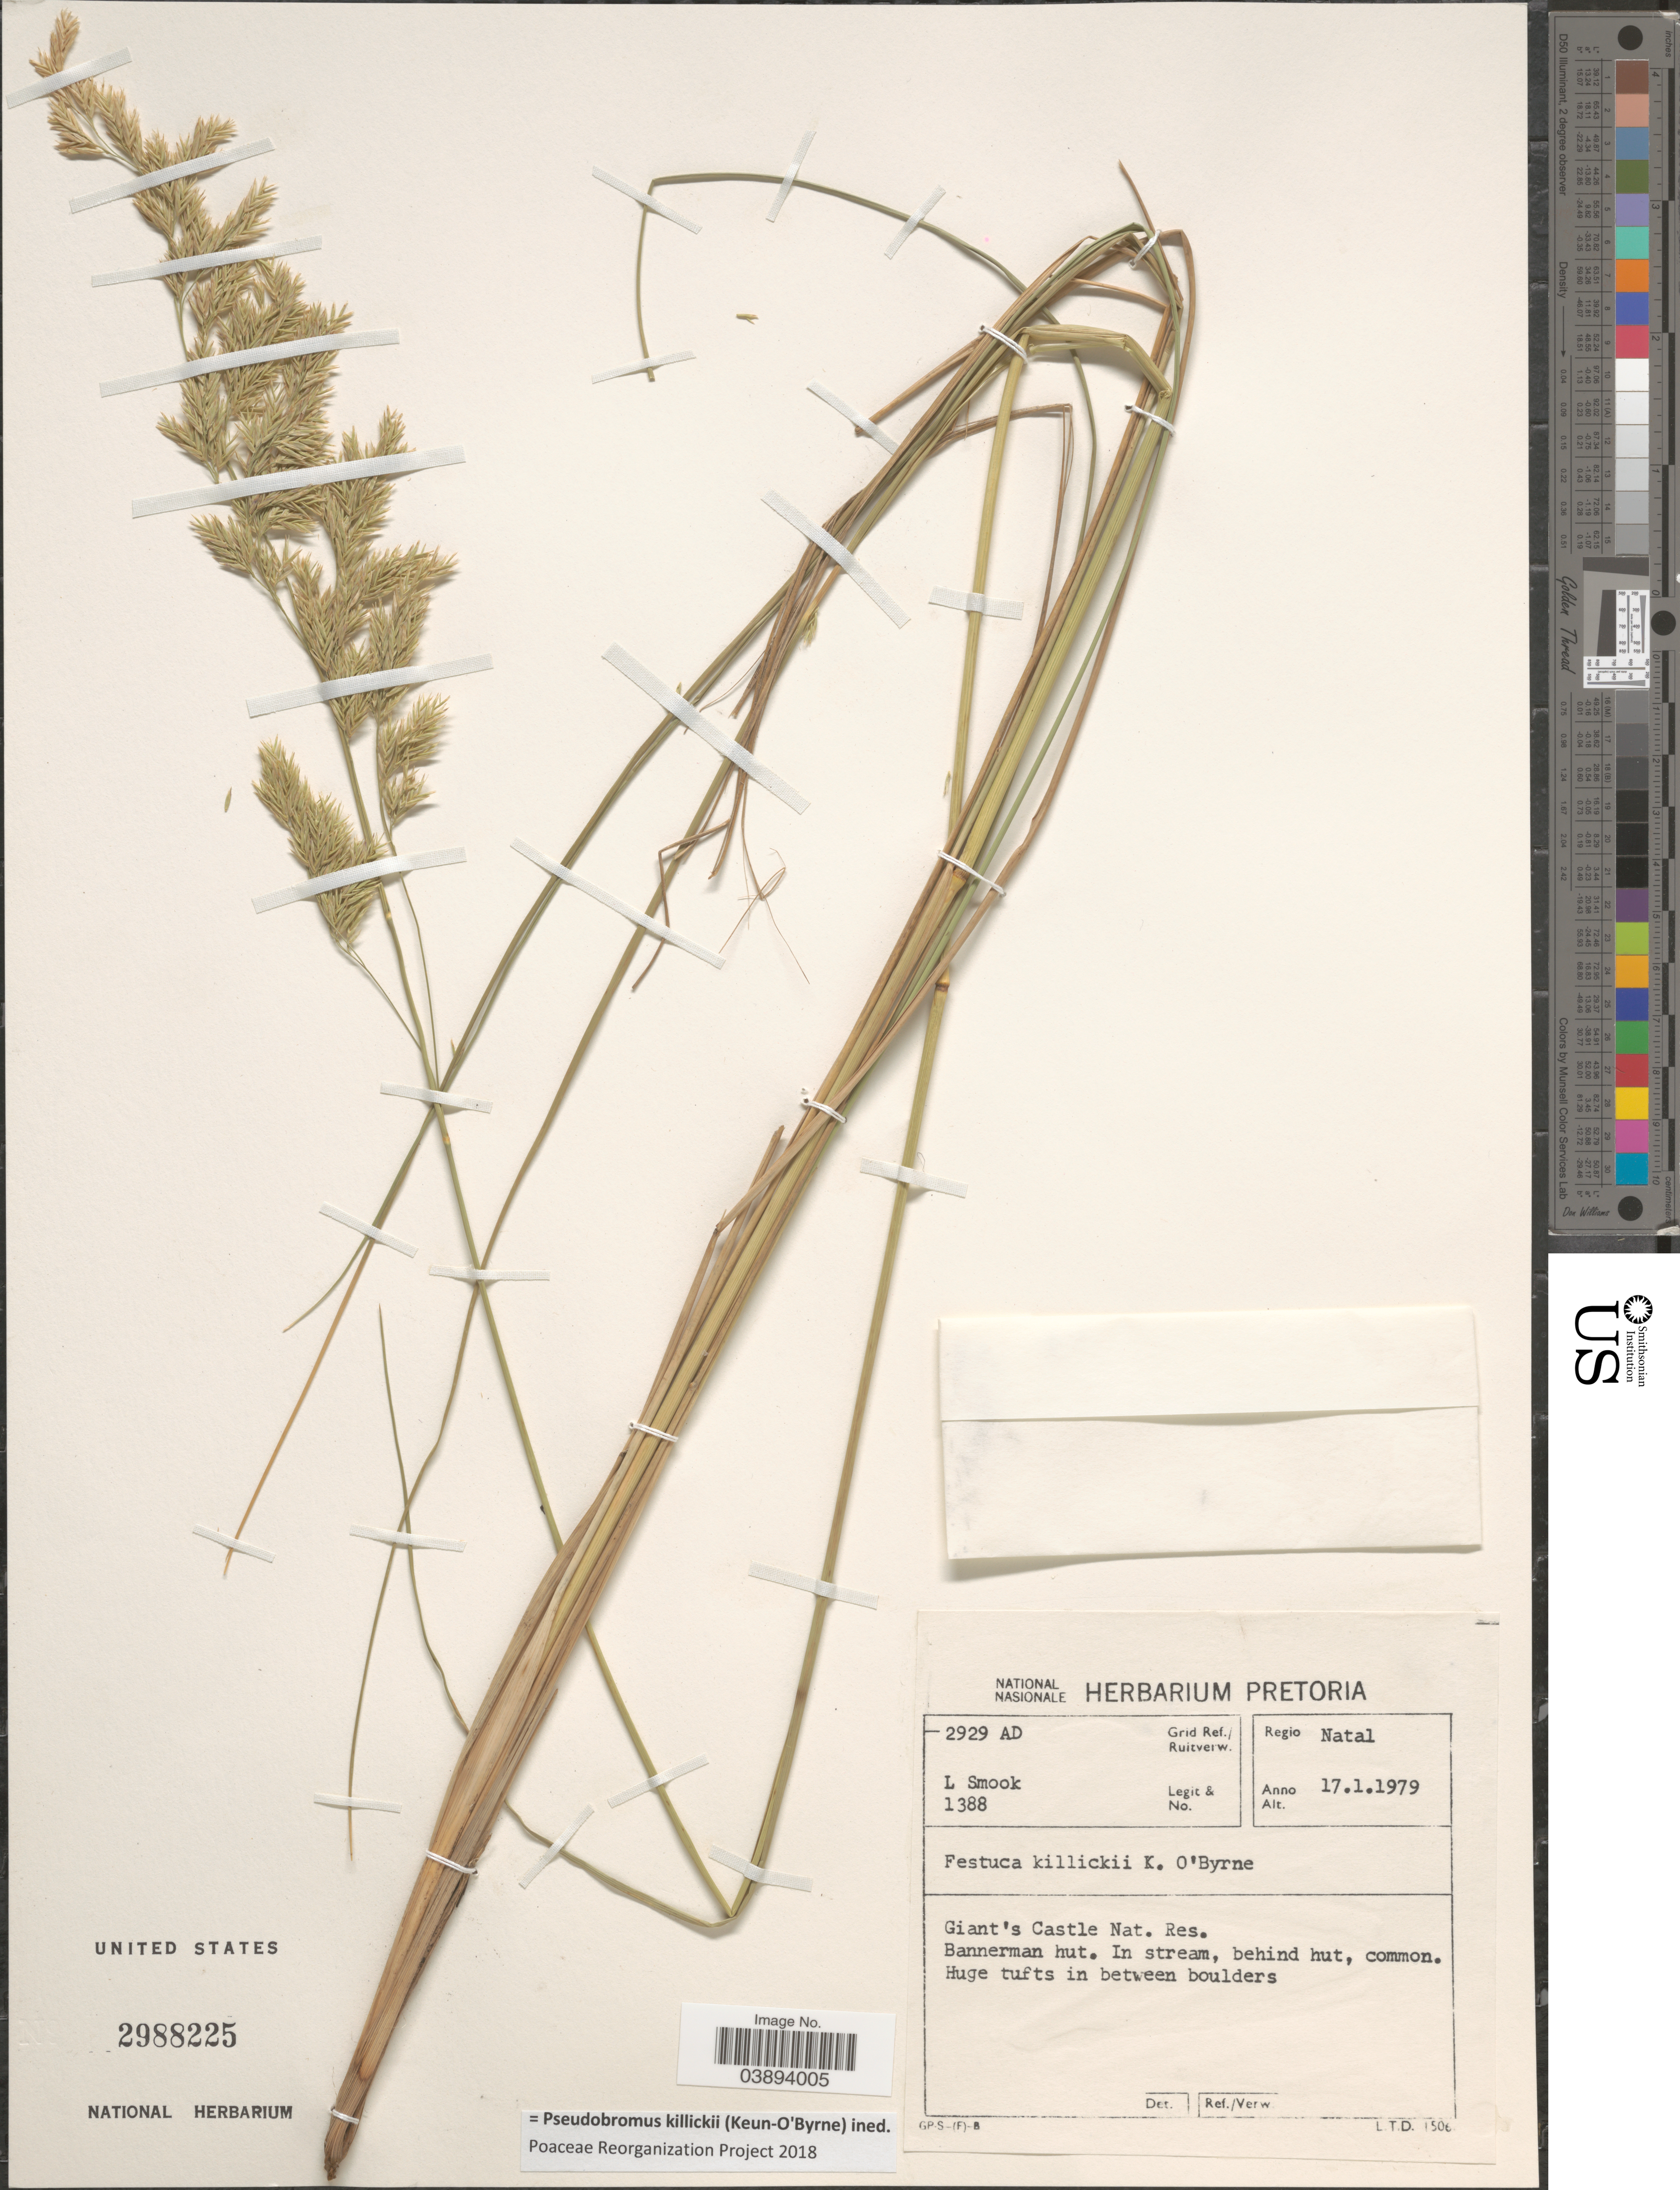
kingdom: Plantae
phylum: Tracheophyta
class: Liliopsida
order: Poales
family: Poaceae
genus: Pseudobromus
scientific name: Pseudobromus killickii ined.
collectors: L. Smook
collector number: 1388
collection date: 1979-01-17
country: South Africa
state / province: KwaZulu-Natal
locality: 2929AD Grid Ref./Ruitverw. Regio Natal. Giant's Castle Nat. Res. Bannerman hut.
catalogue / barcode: US 2988225